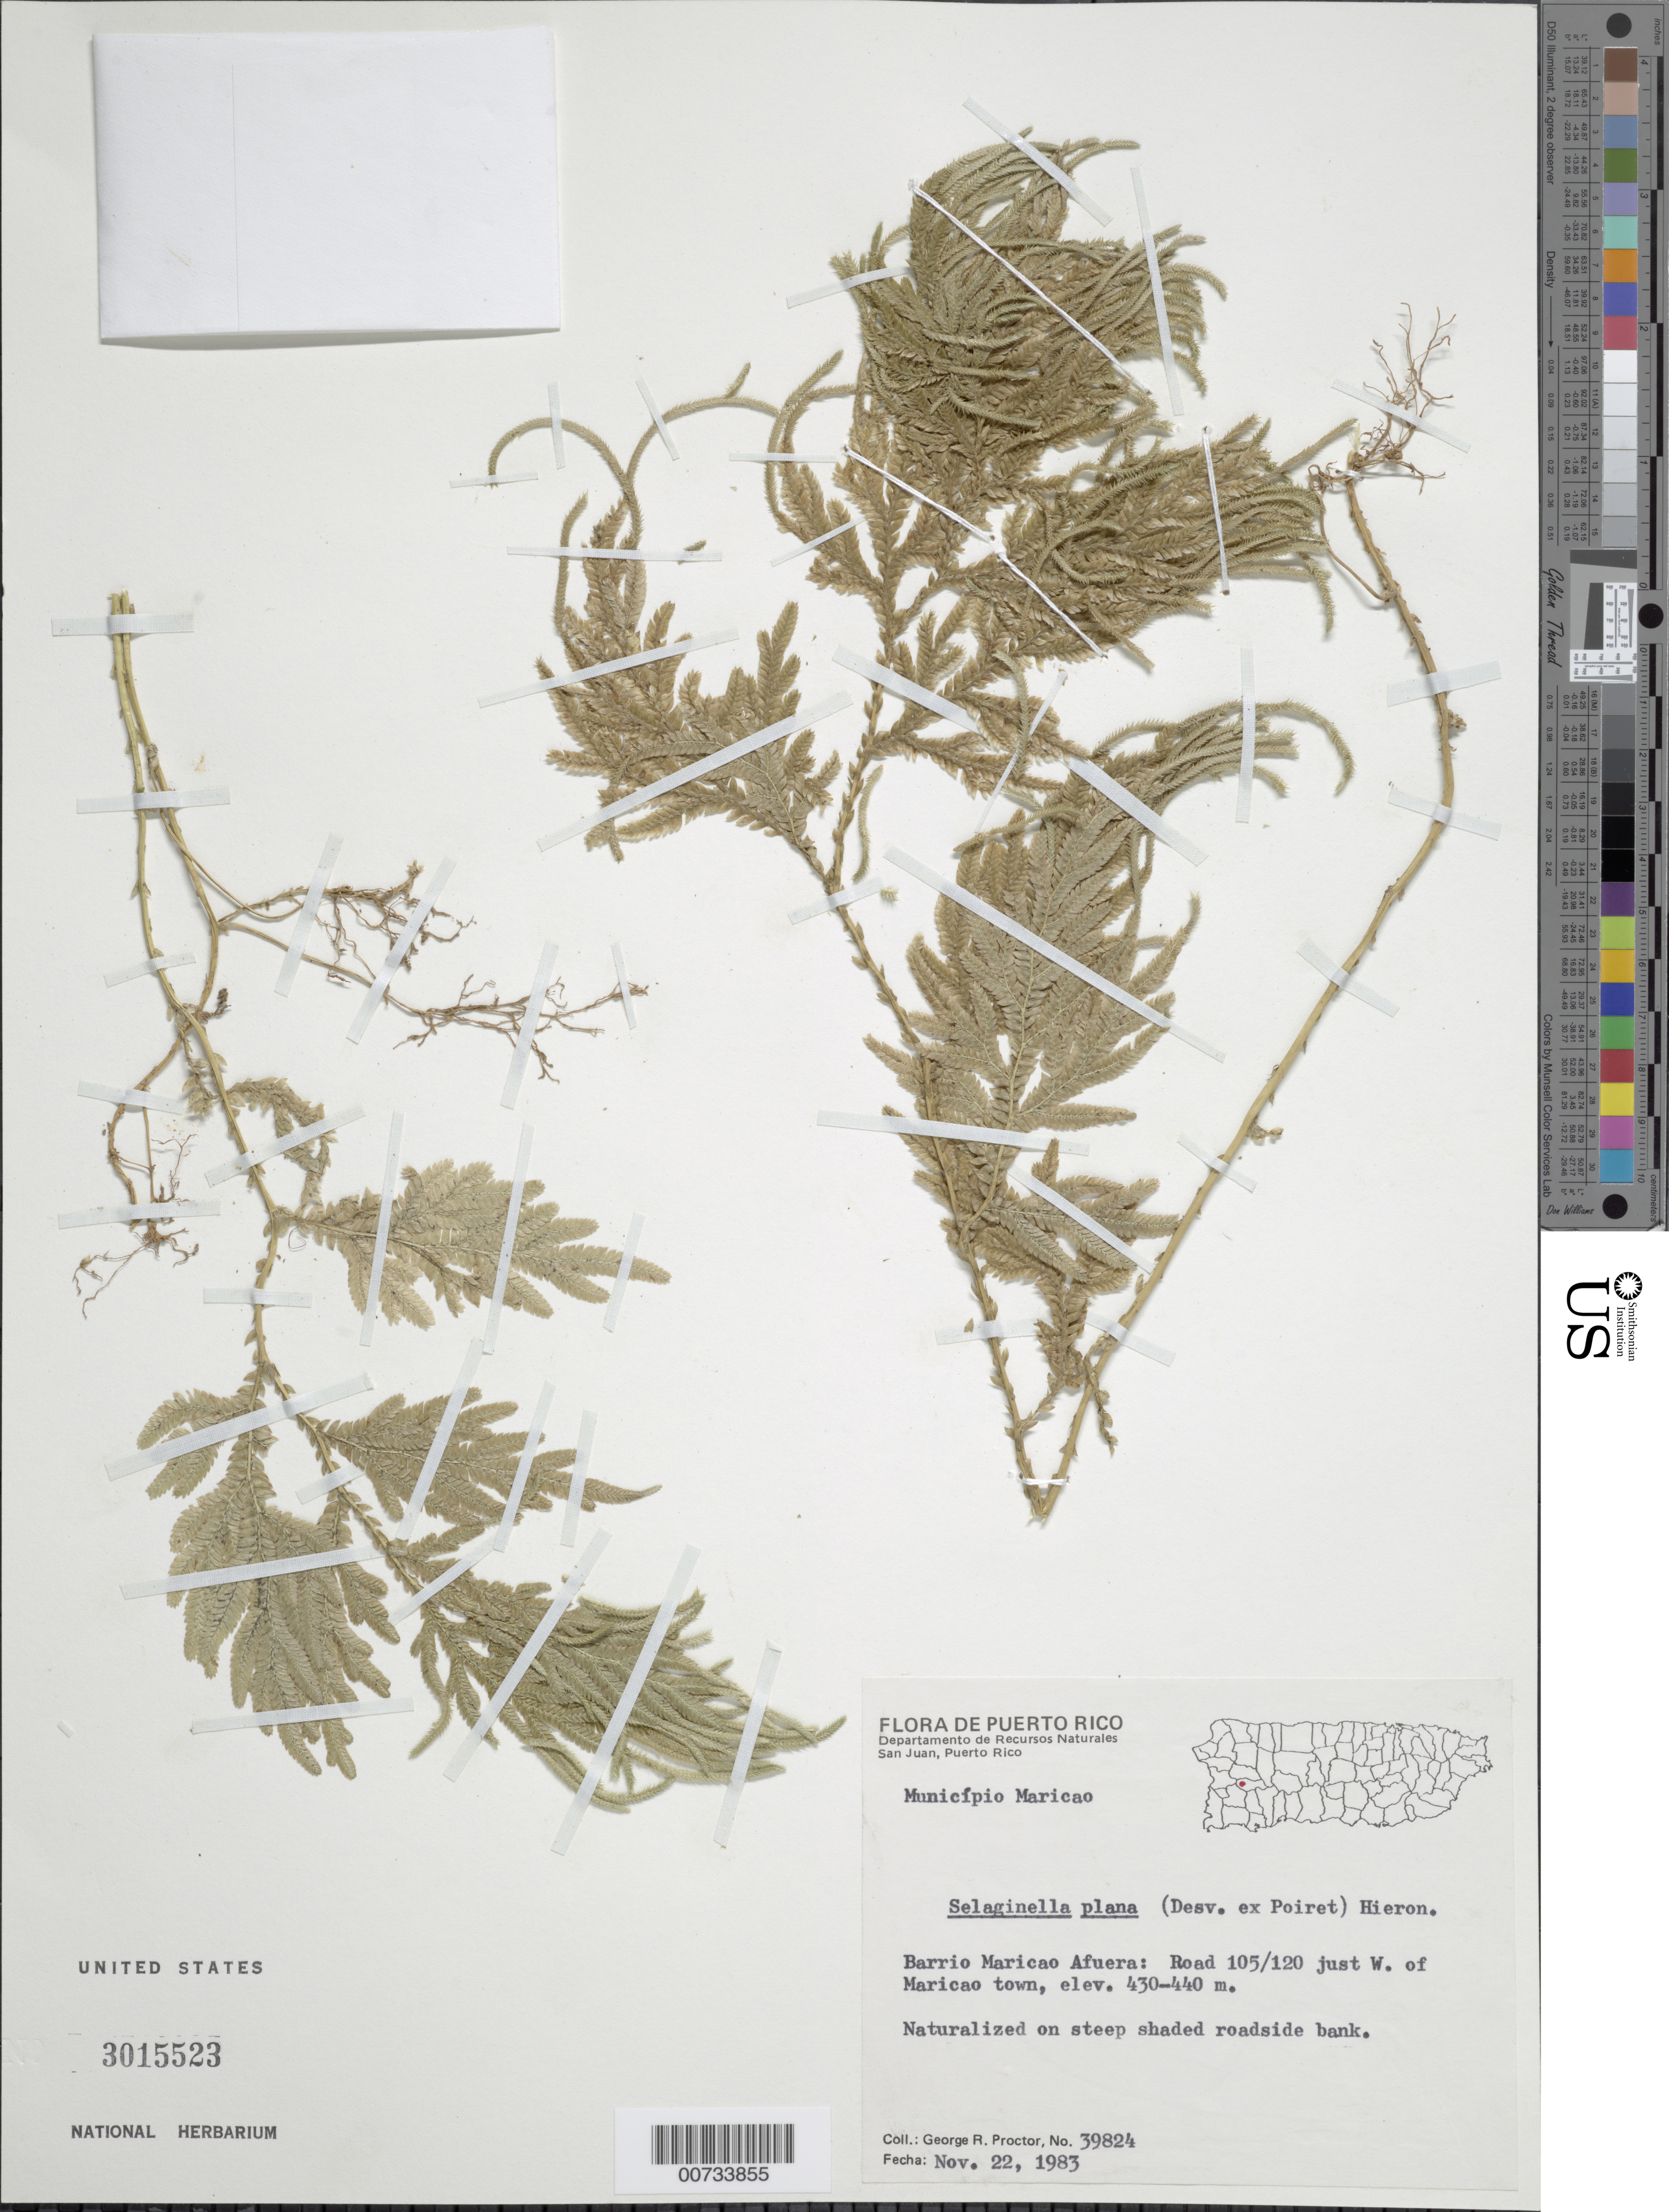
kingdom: Plantae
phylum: Tracheophyta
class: Lycopodiopsida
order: Selaginellales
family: Selaginellaceae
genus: Selaginella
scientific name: Selaginella plana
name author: (Desv. ex Poir.) Hieron.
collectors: G. R. Proctor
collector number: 39824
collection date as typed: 22 Nov 1983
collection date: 1983-11-22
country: Puerto Rico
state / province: Maricao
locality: Barrio Maricao Afuera: Road 105/120 just W of Maricao town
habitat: Naturalized on steep shaded roadside bank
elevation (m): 430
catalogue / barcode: US 3015523